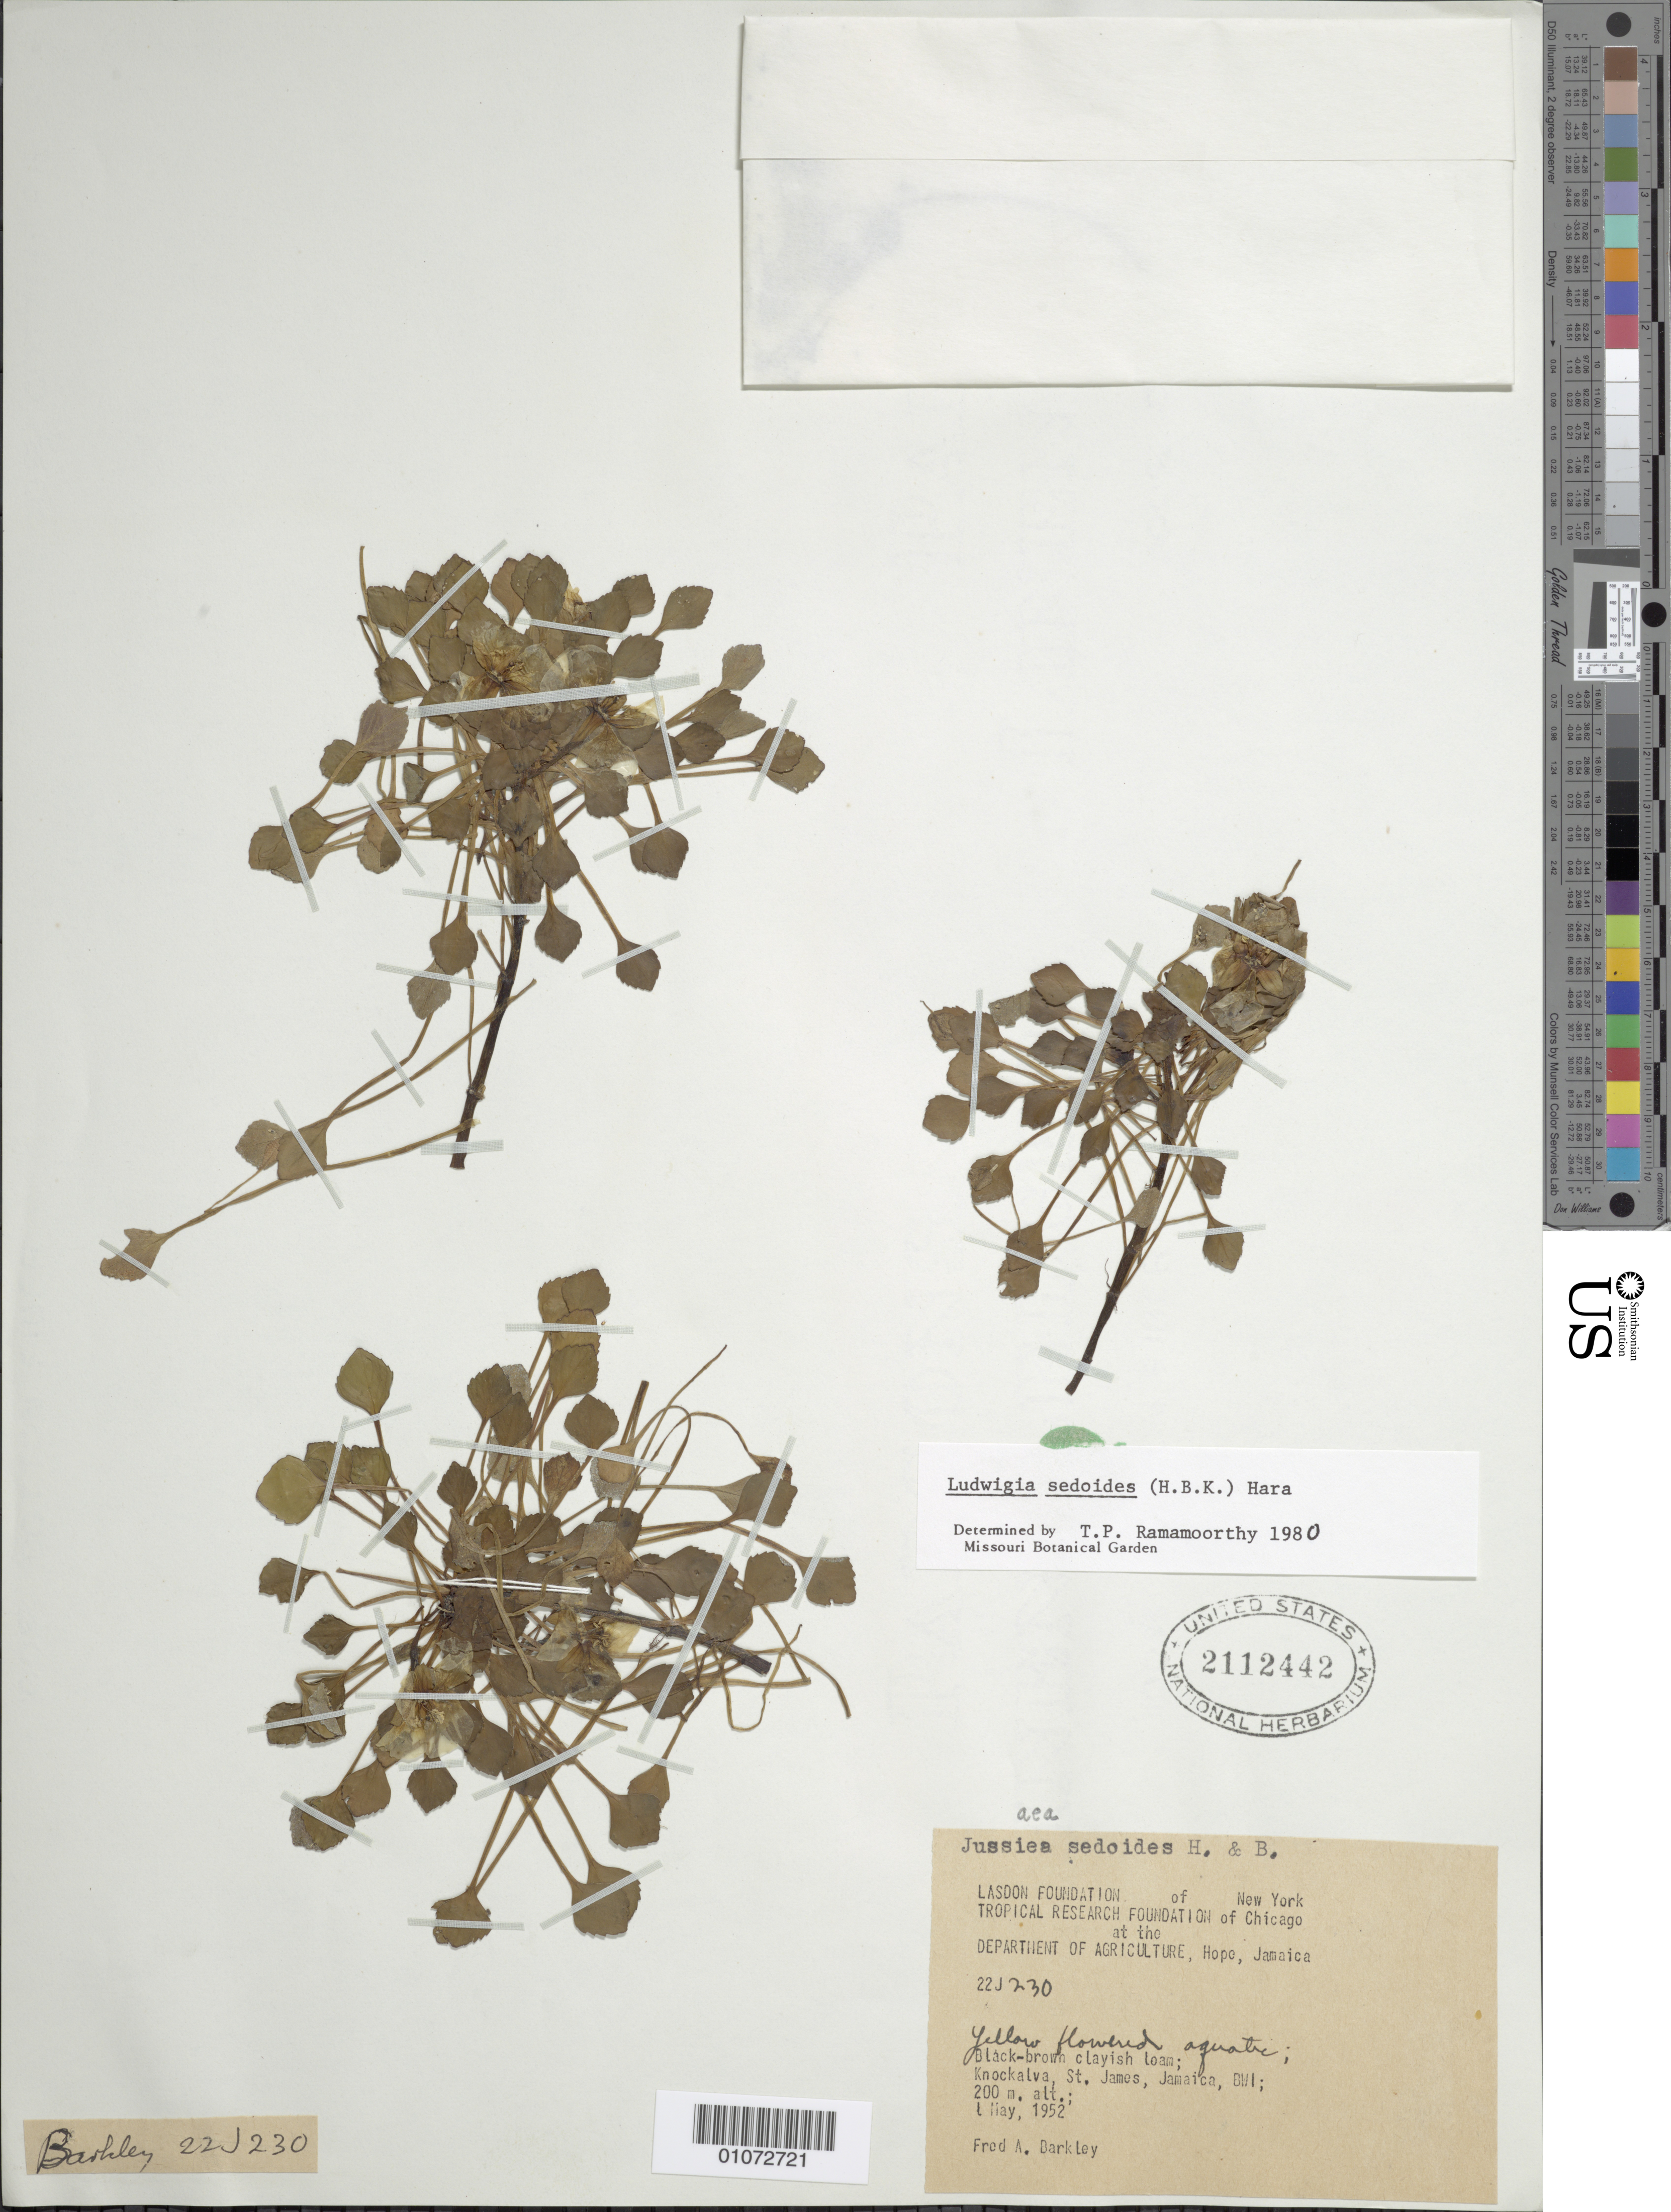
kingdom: Plantae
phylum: Tracheophyta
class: Magnoliopsida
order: Myrtales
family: Onagraceae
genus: Ludwigia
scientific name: Ludwigia sedoides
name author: (Humb. & Bonpl.) H. Hara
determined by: Ramamoorthy, T. P.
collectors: F. Barkelew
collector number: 22J230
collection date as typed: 01 May 1952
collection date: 1952-05-01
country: Jamaica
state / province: Saint James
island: Jamaica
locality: Black-brown clayish loam; aquatic; Knockalva.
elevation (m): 200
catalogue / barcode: US 2112442